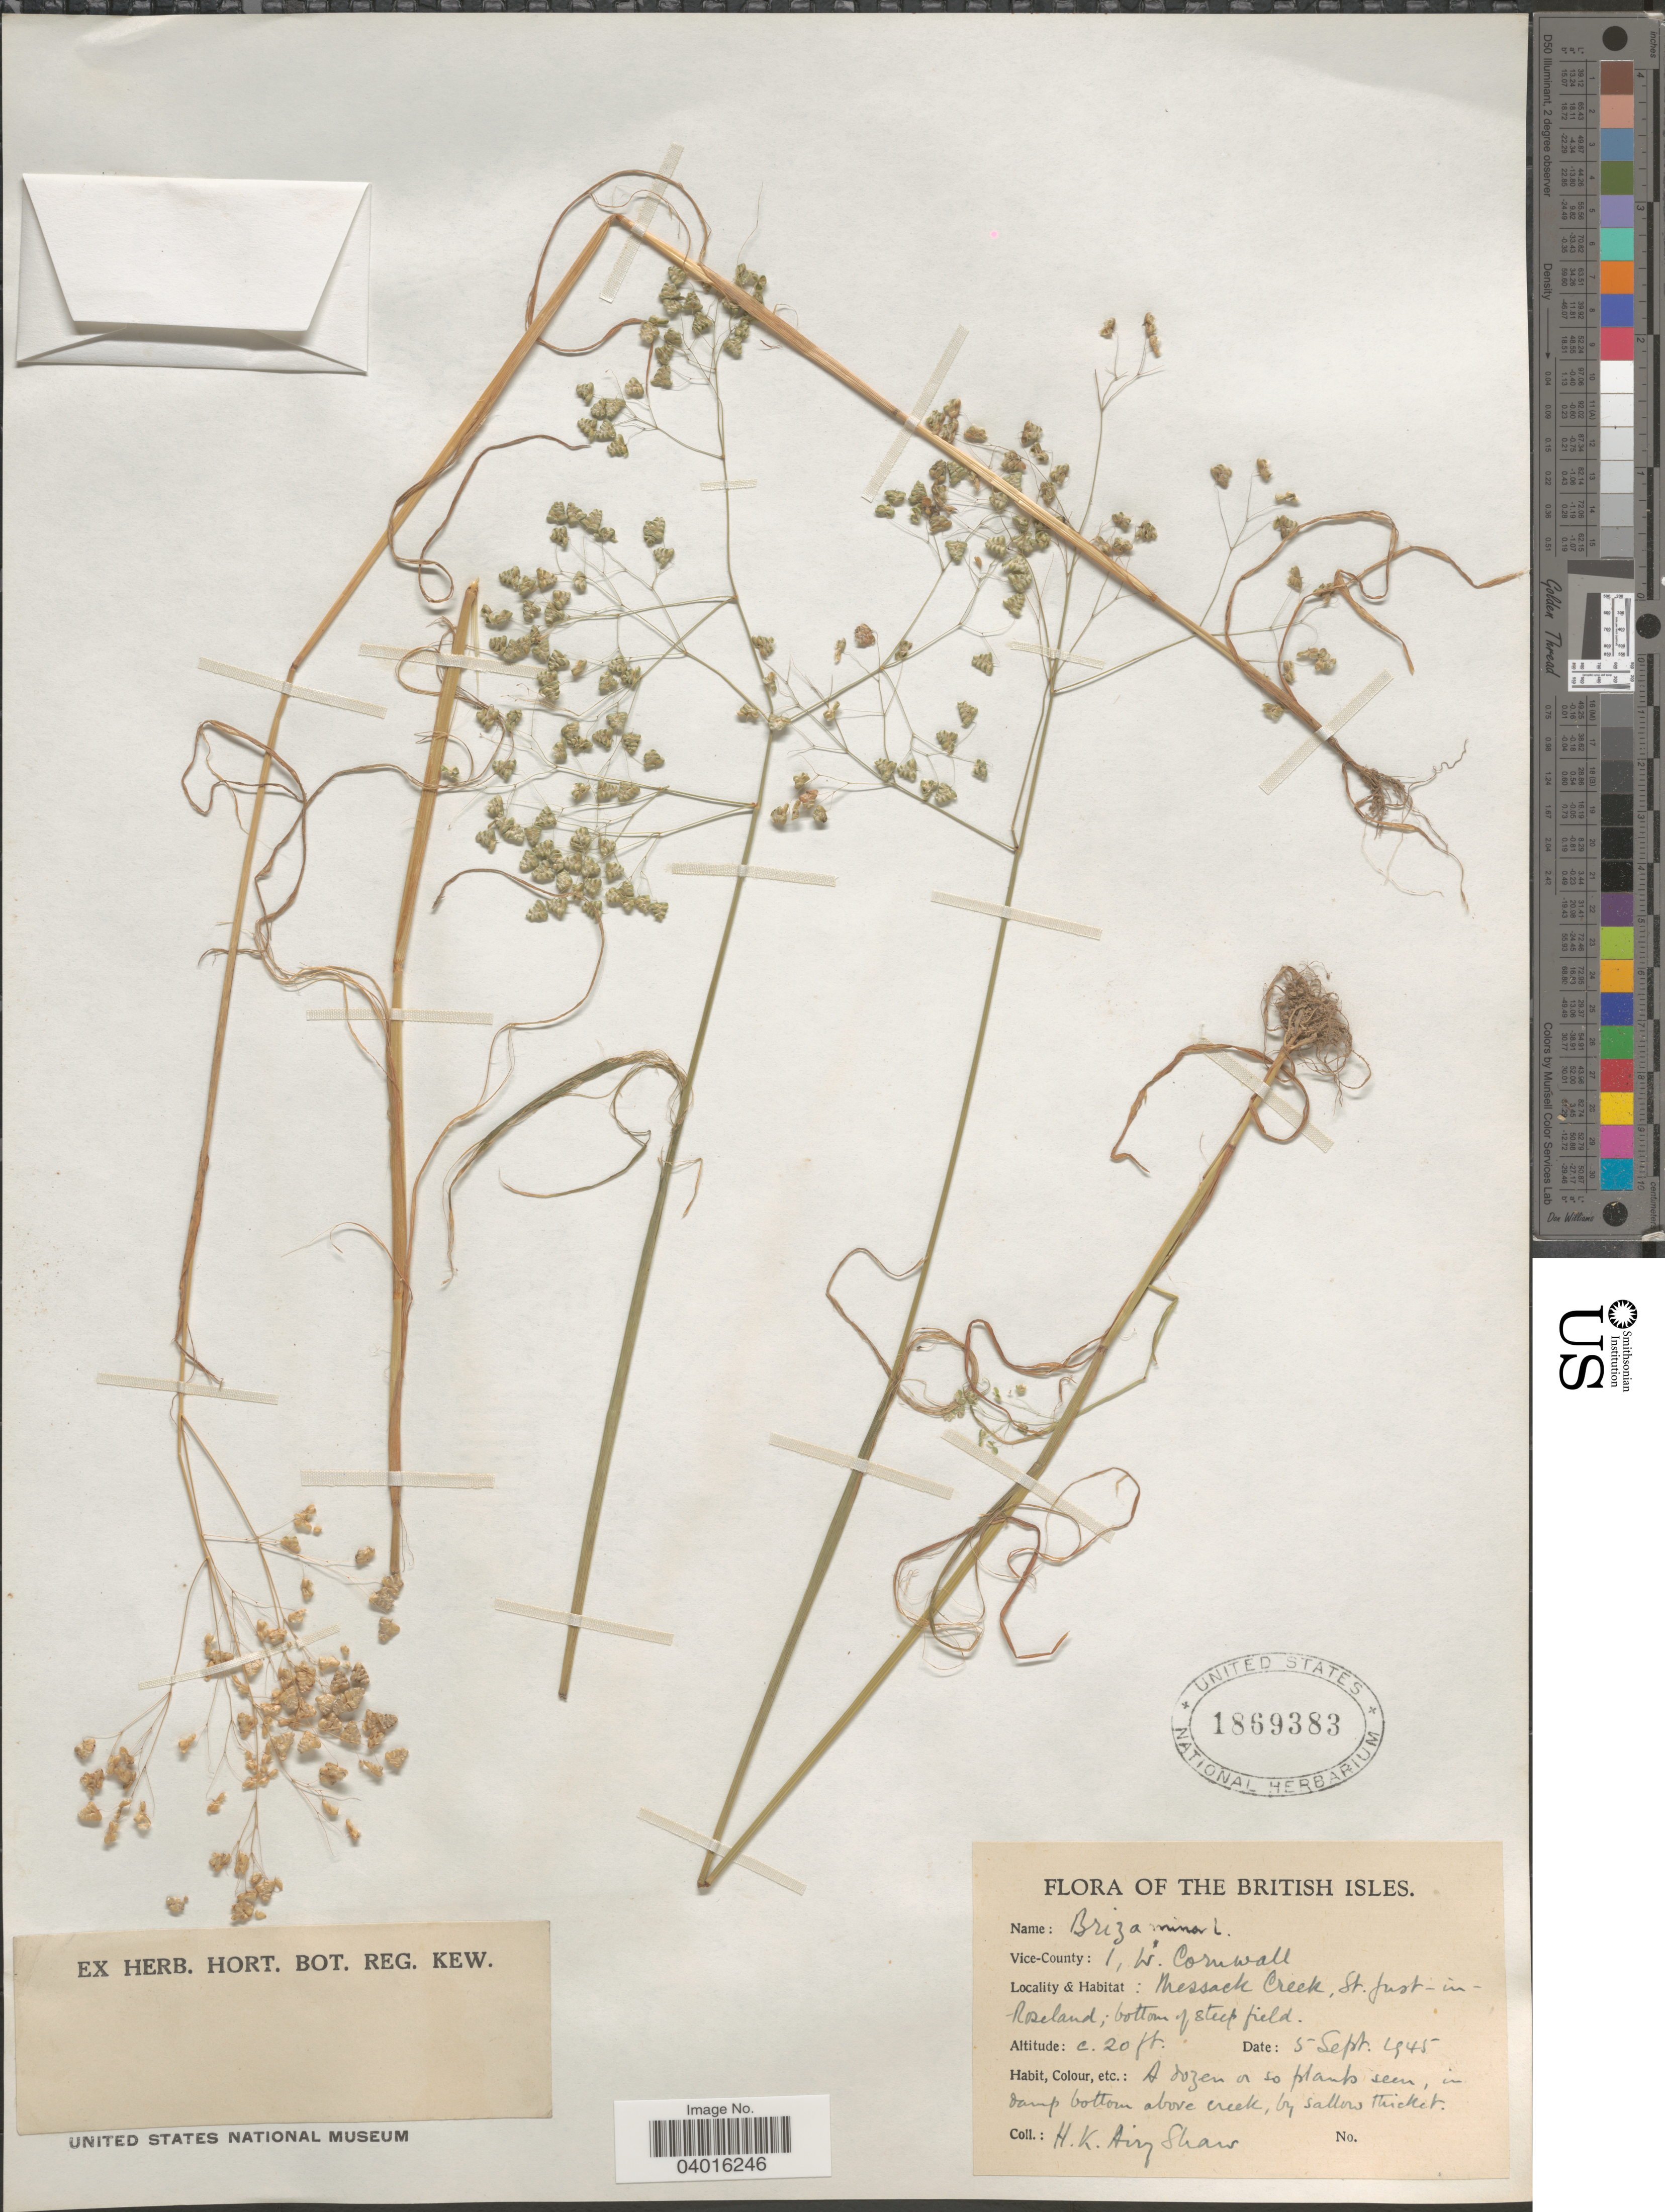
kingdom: Plantae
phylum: Tracheophyta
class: Liliopsida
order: Poales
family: Poaceae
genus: Briza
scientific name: Briza minor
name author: L.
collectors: H. K. Airy Shaw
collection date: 1945-09-05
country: United Kingdom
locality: British Isles. Vice-County: 1, W. Cornwall. Messack Creek, St. Just-in-Roseland; bottom of steep field. In damp bottom above creek, by sallow thicket.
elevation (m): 6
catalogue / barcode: US 1869383